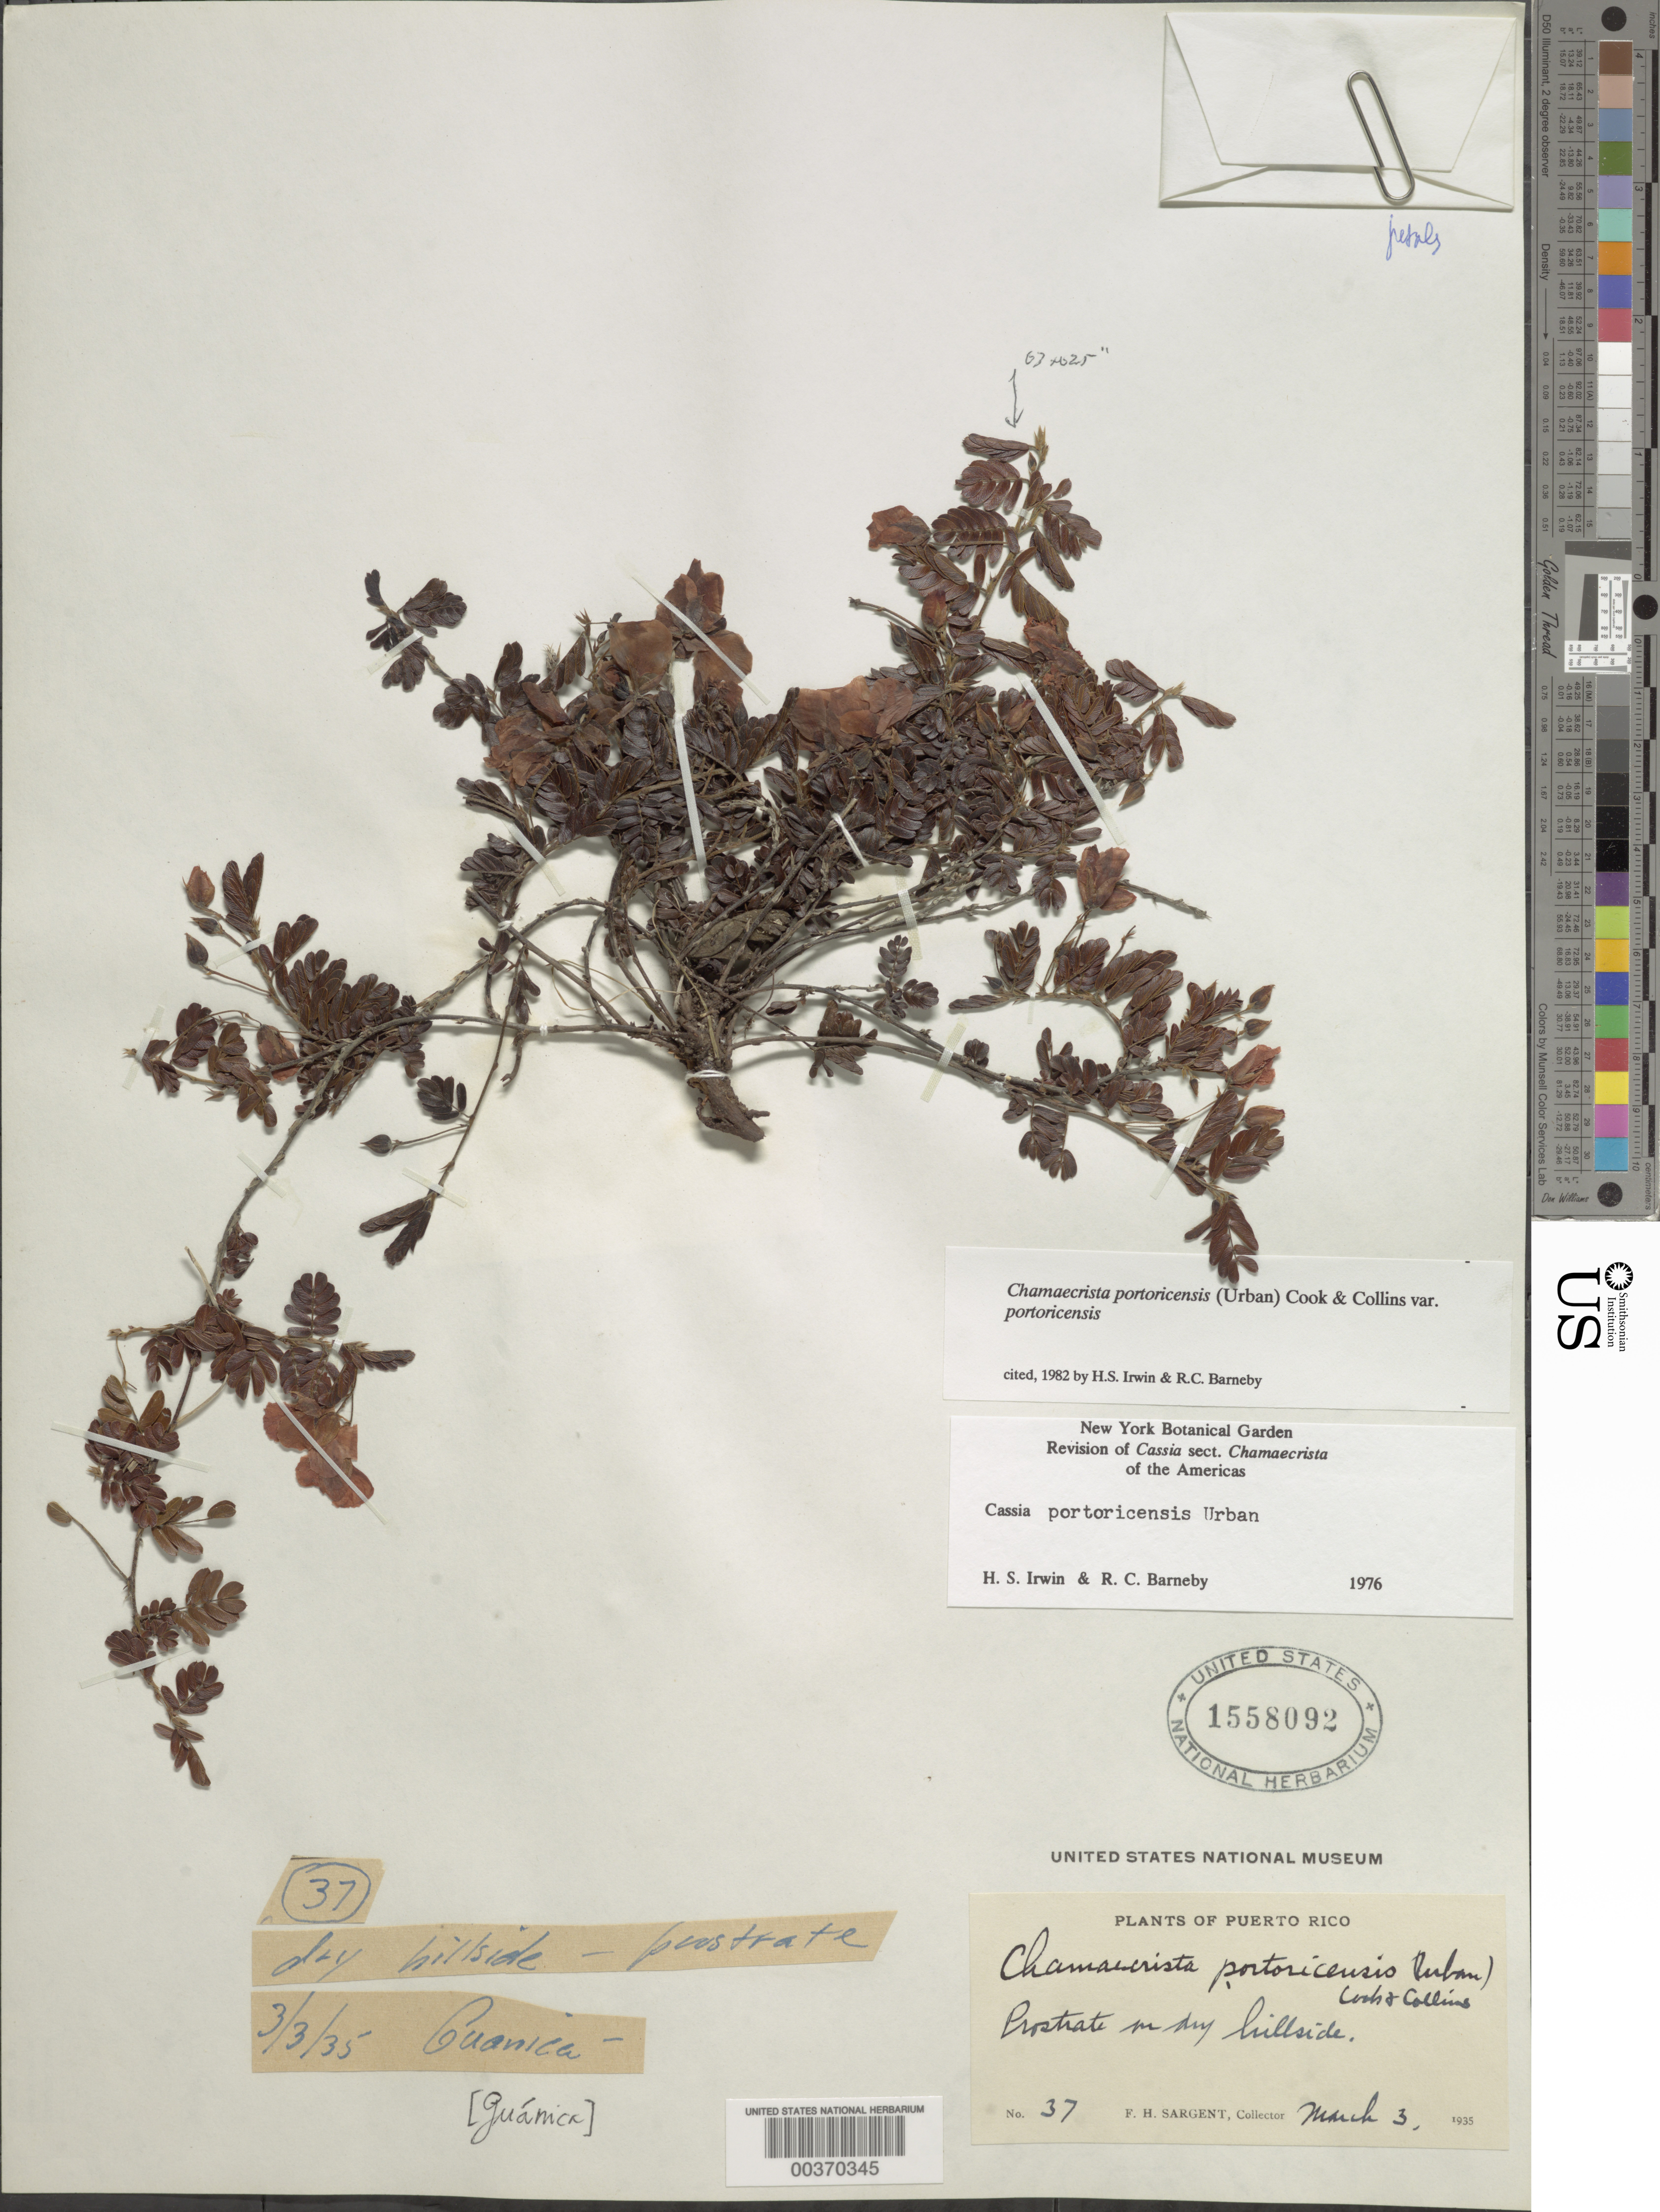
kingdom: Plantae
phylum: Tracheophyta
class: Magnoliopsida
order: Fabales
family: Fabaceae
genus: Chamaecrista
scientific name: Chamaecrista portoricensis var. portoricensis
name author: (Urb.) O.F. Cook & G. N. Collins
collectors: F. H. Sargent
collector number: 37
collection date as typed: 03 Mar 1935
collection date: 1935-03-03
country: Puerto Rico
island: Greater Antilles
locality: Guanica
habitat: Dry hillside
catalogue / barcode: US 1558092